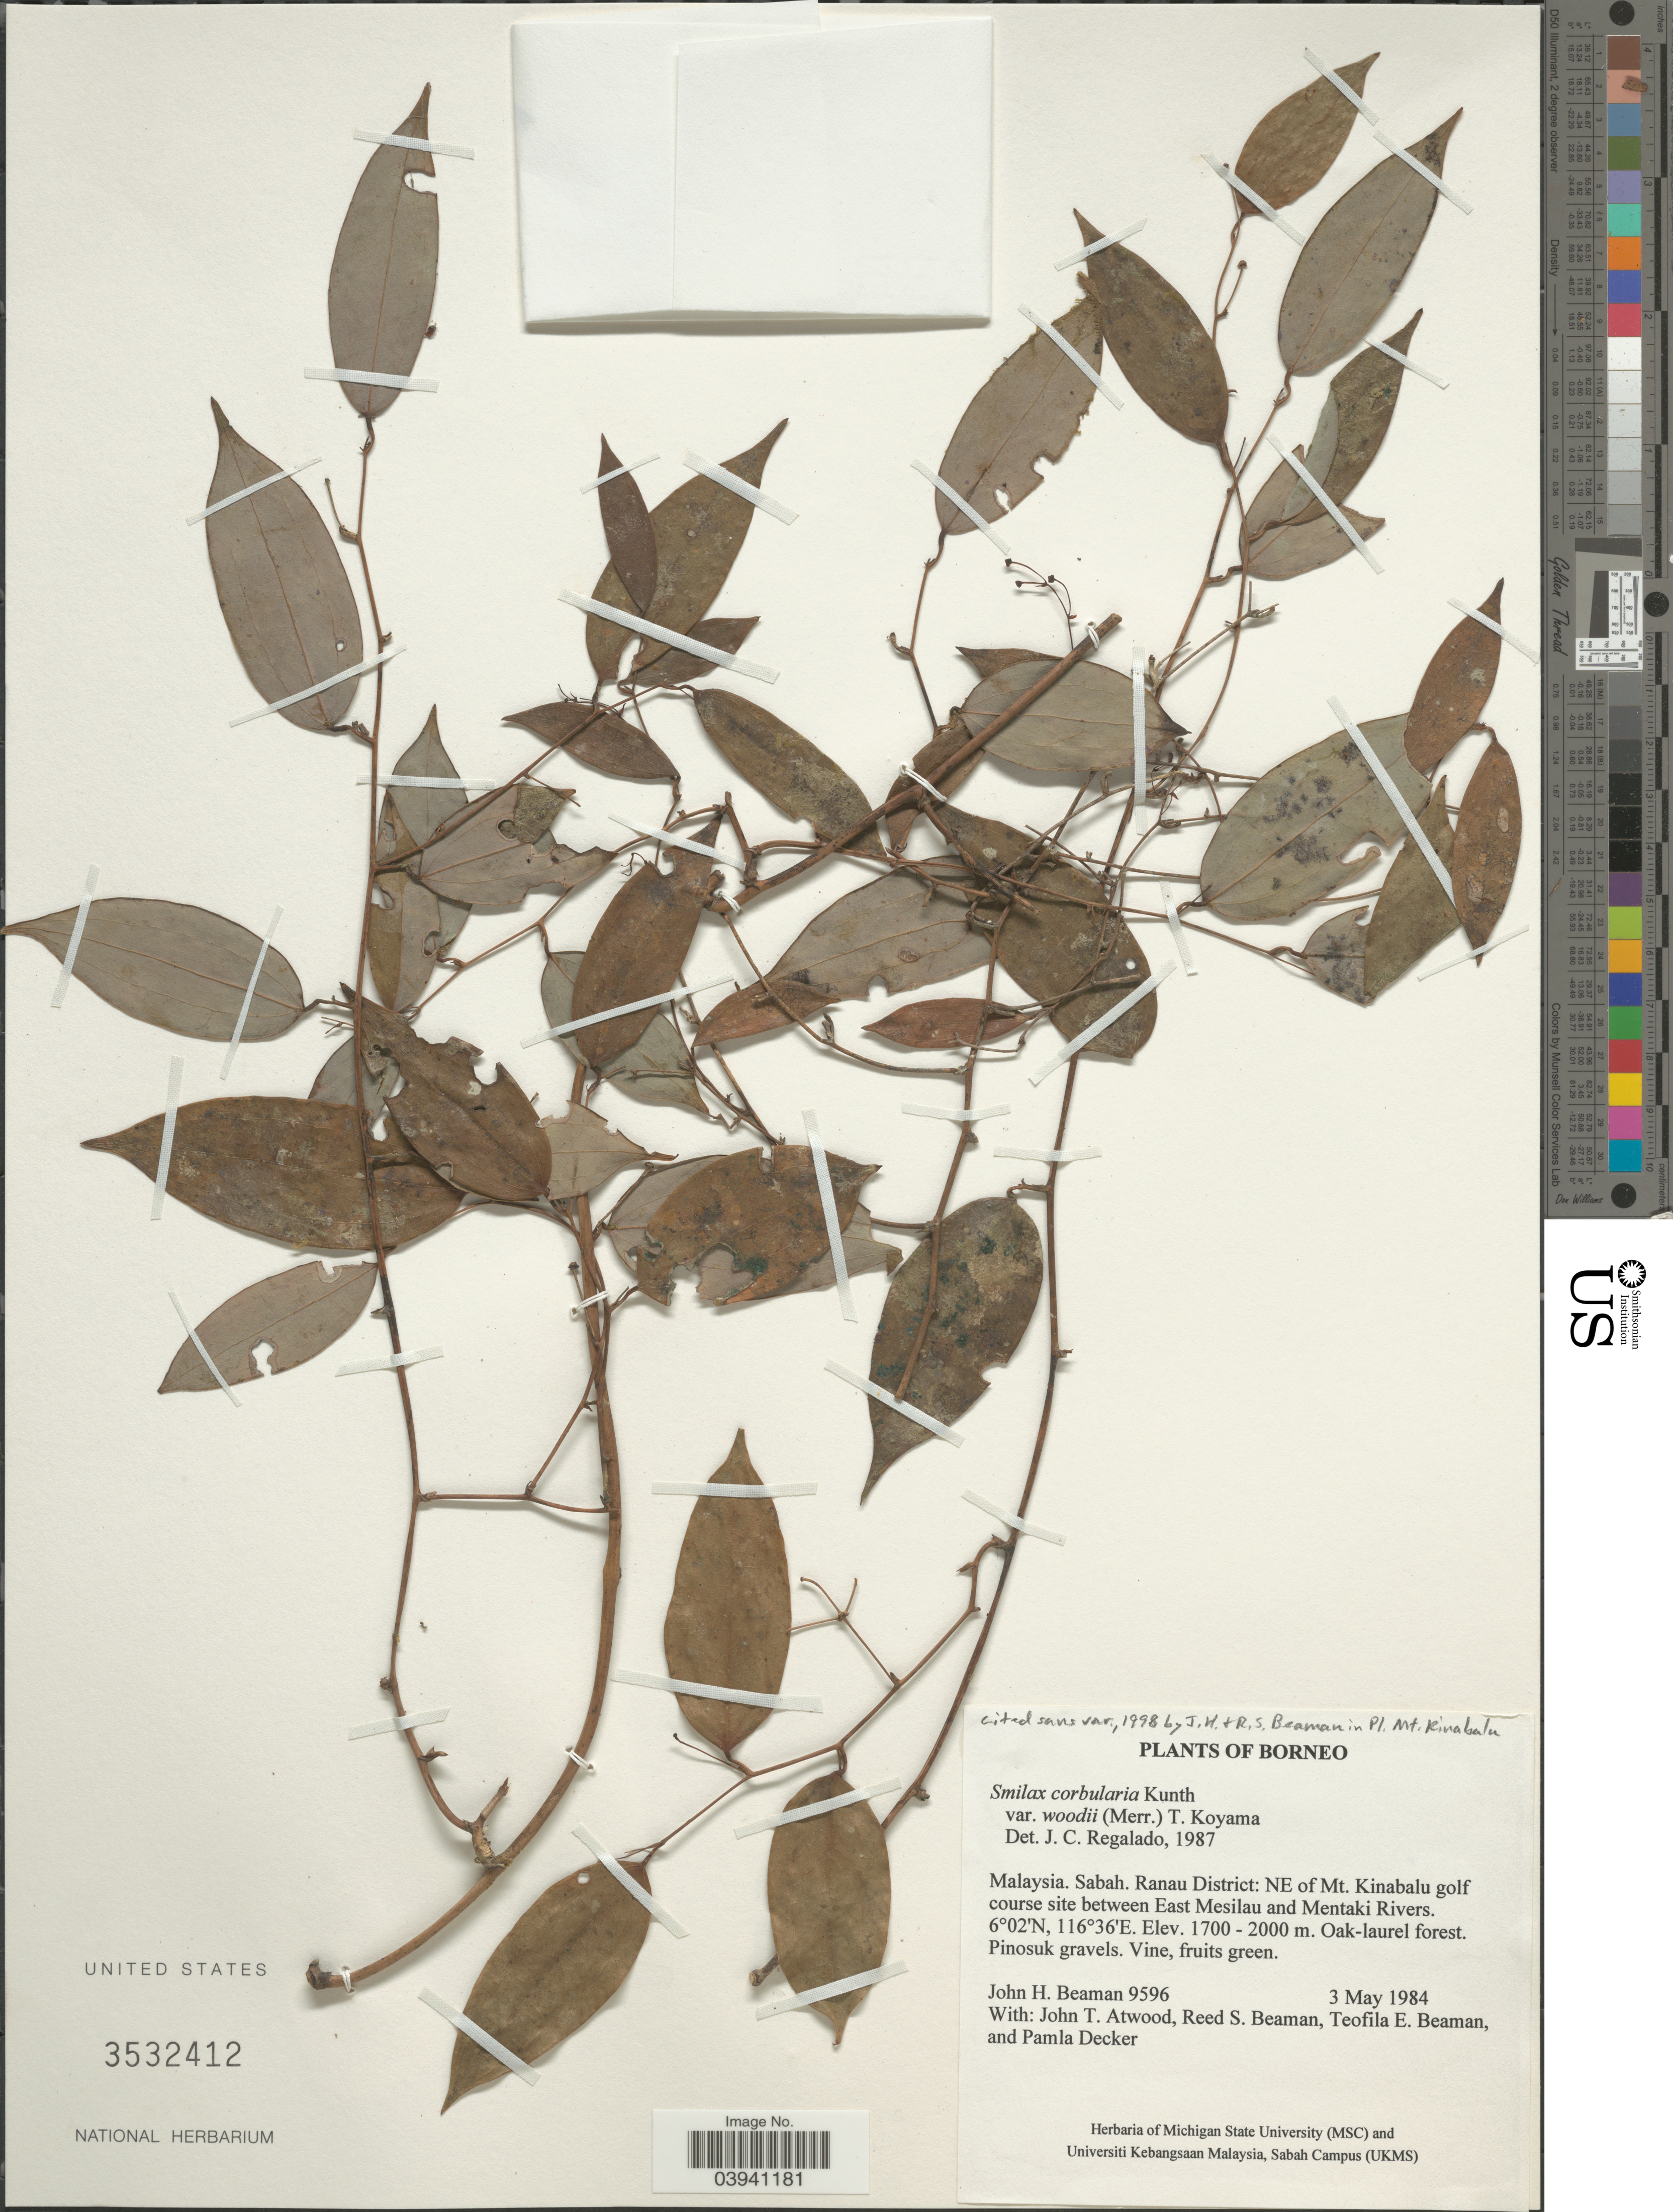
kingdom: Plantae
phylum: Tracheophyta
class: Liliopsida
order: Liliales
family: Smilacaceae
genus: Smilax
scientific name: Smilax corbularia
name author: Kunth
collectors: J. H. Beaman, J. T. Atwood, R. S. Beaman, T. E. Beaman & P. Decker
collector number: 9596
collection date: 1984-05-03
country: Malaysia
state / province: Sabah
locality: Borneo. Ranau District: NE of Mt. Kinabalu golf course site between East Mesilau and Mentaki Rivers.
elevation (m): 1700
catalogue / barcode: US 3532412